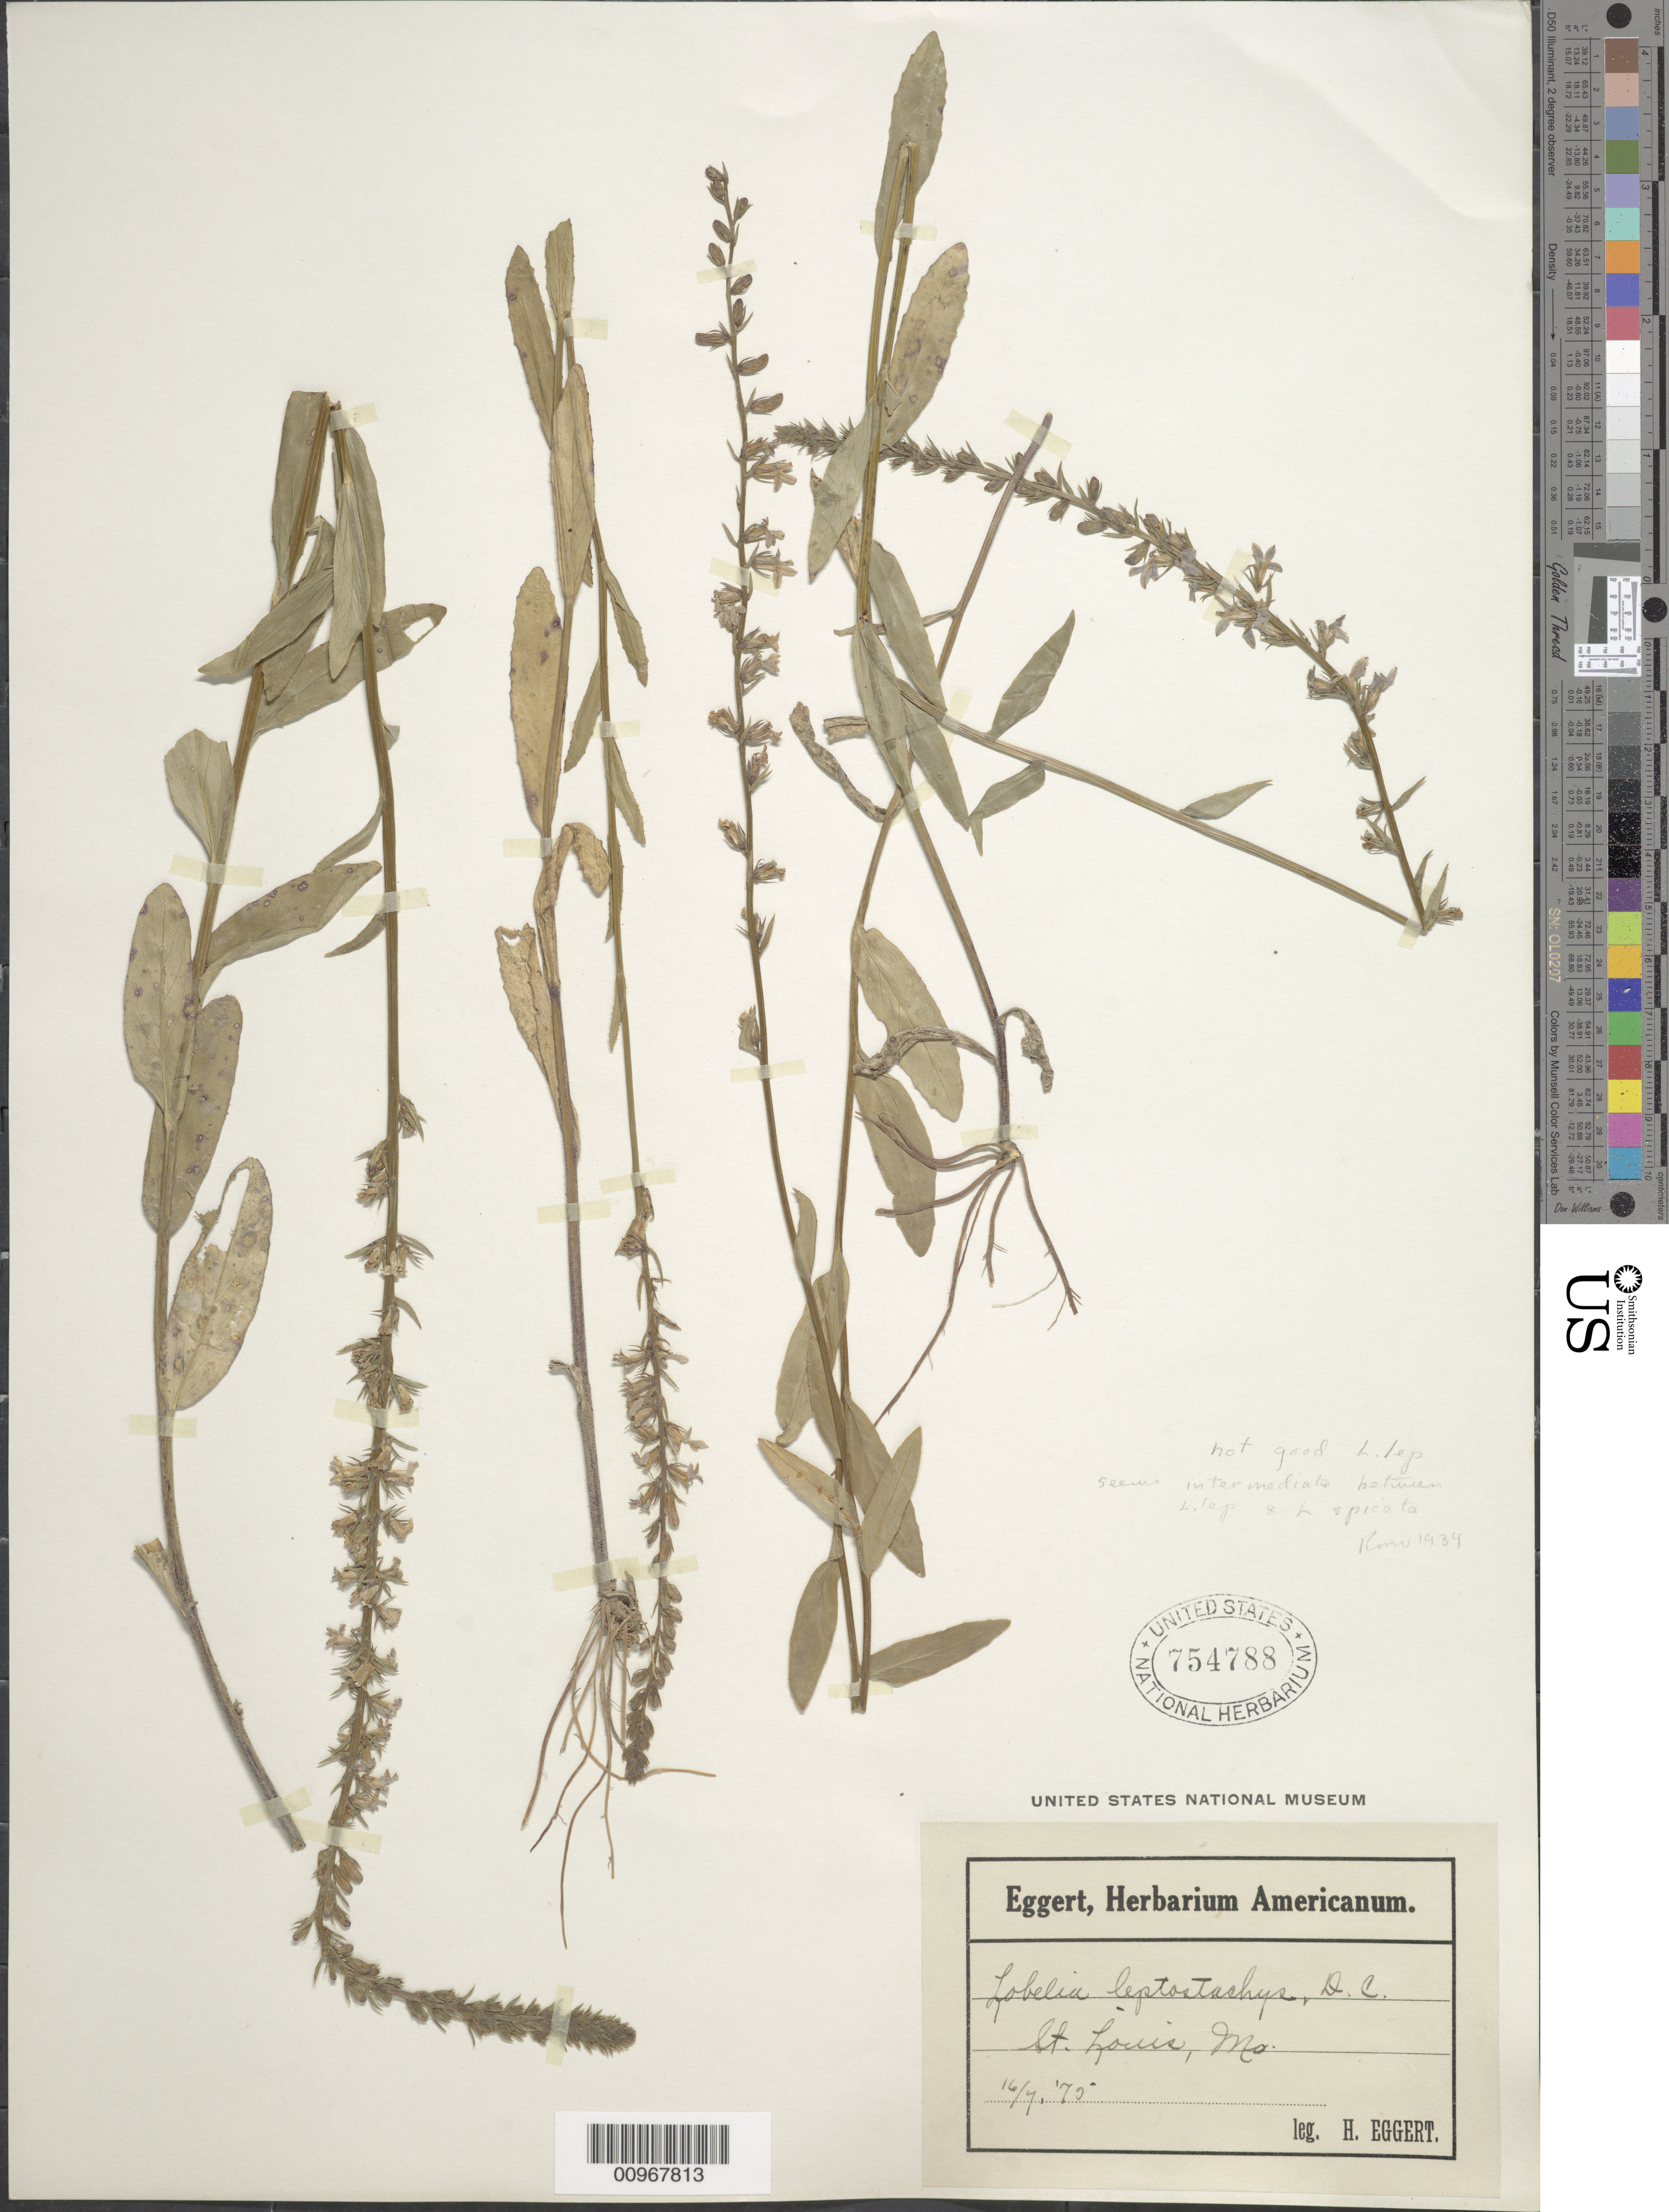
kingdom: Plantae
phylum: Tracheophyta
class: Magnoliopsida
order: Asterales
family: Campanulaceae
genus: Lobelia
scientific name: Lobelia leptostachys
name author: A. DC.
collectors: H. Eggert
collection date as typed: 16 Jul 1875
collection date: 1875-07-16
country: United States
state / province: Missouri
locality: St. Louis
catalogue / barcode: US 754788